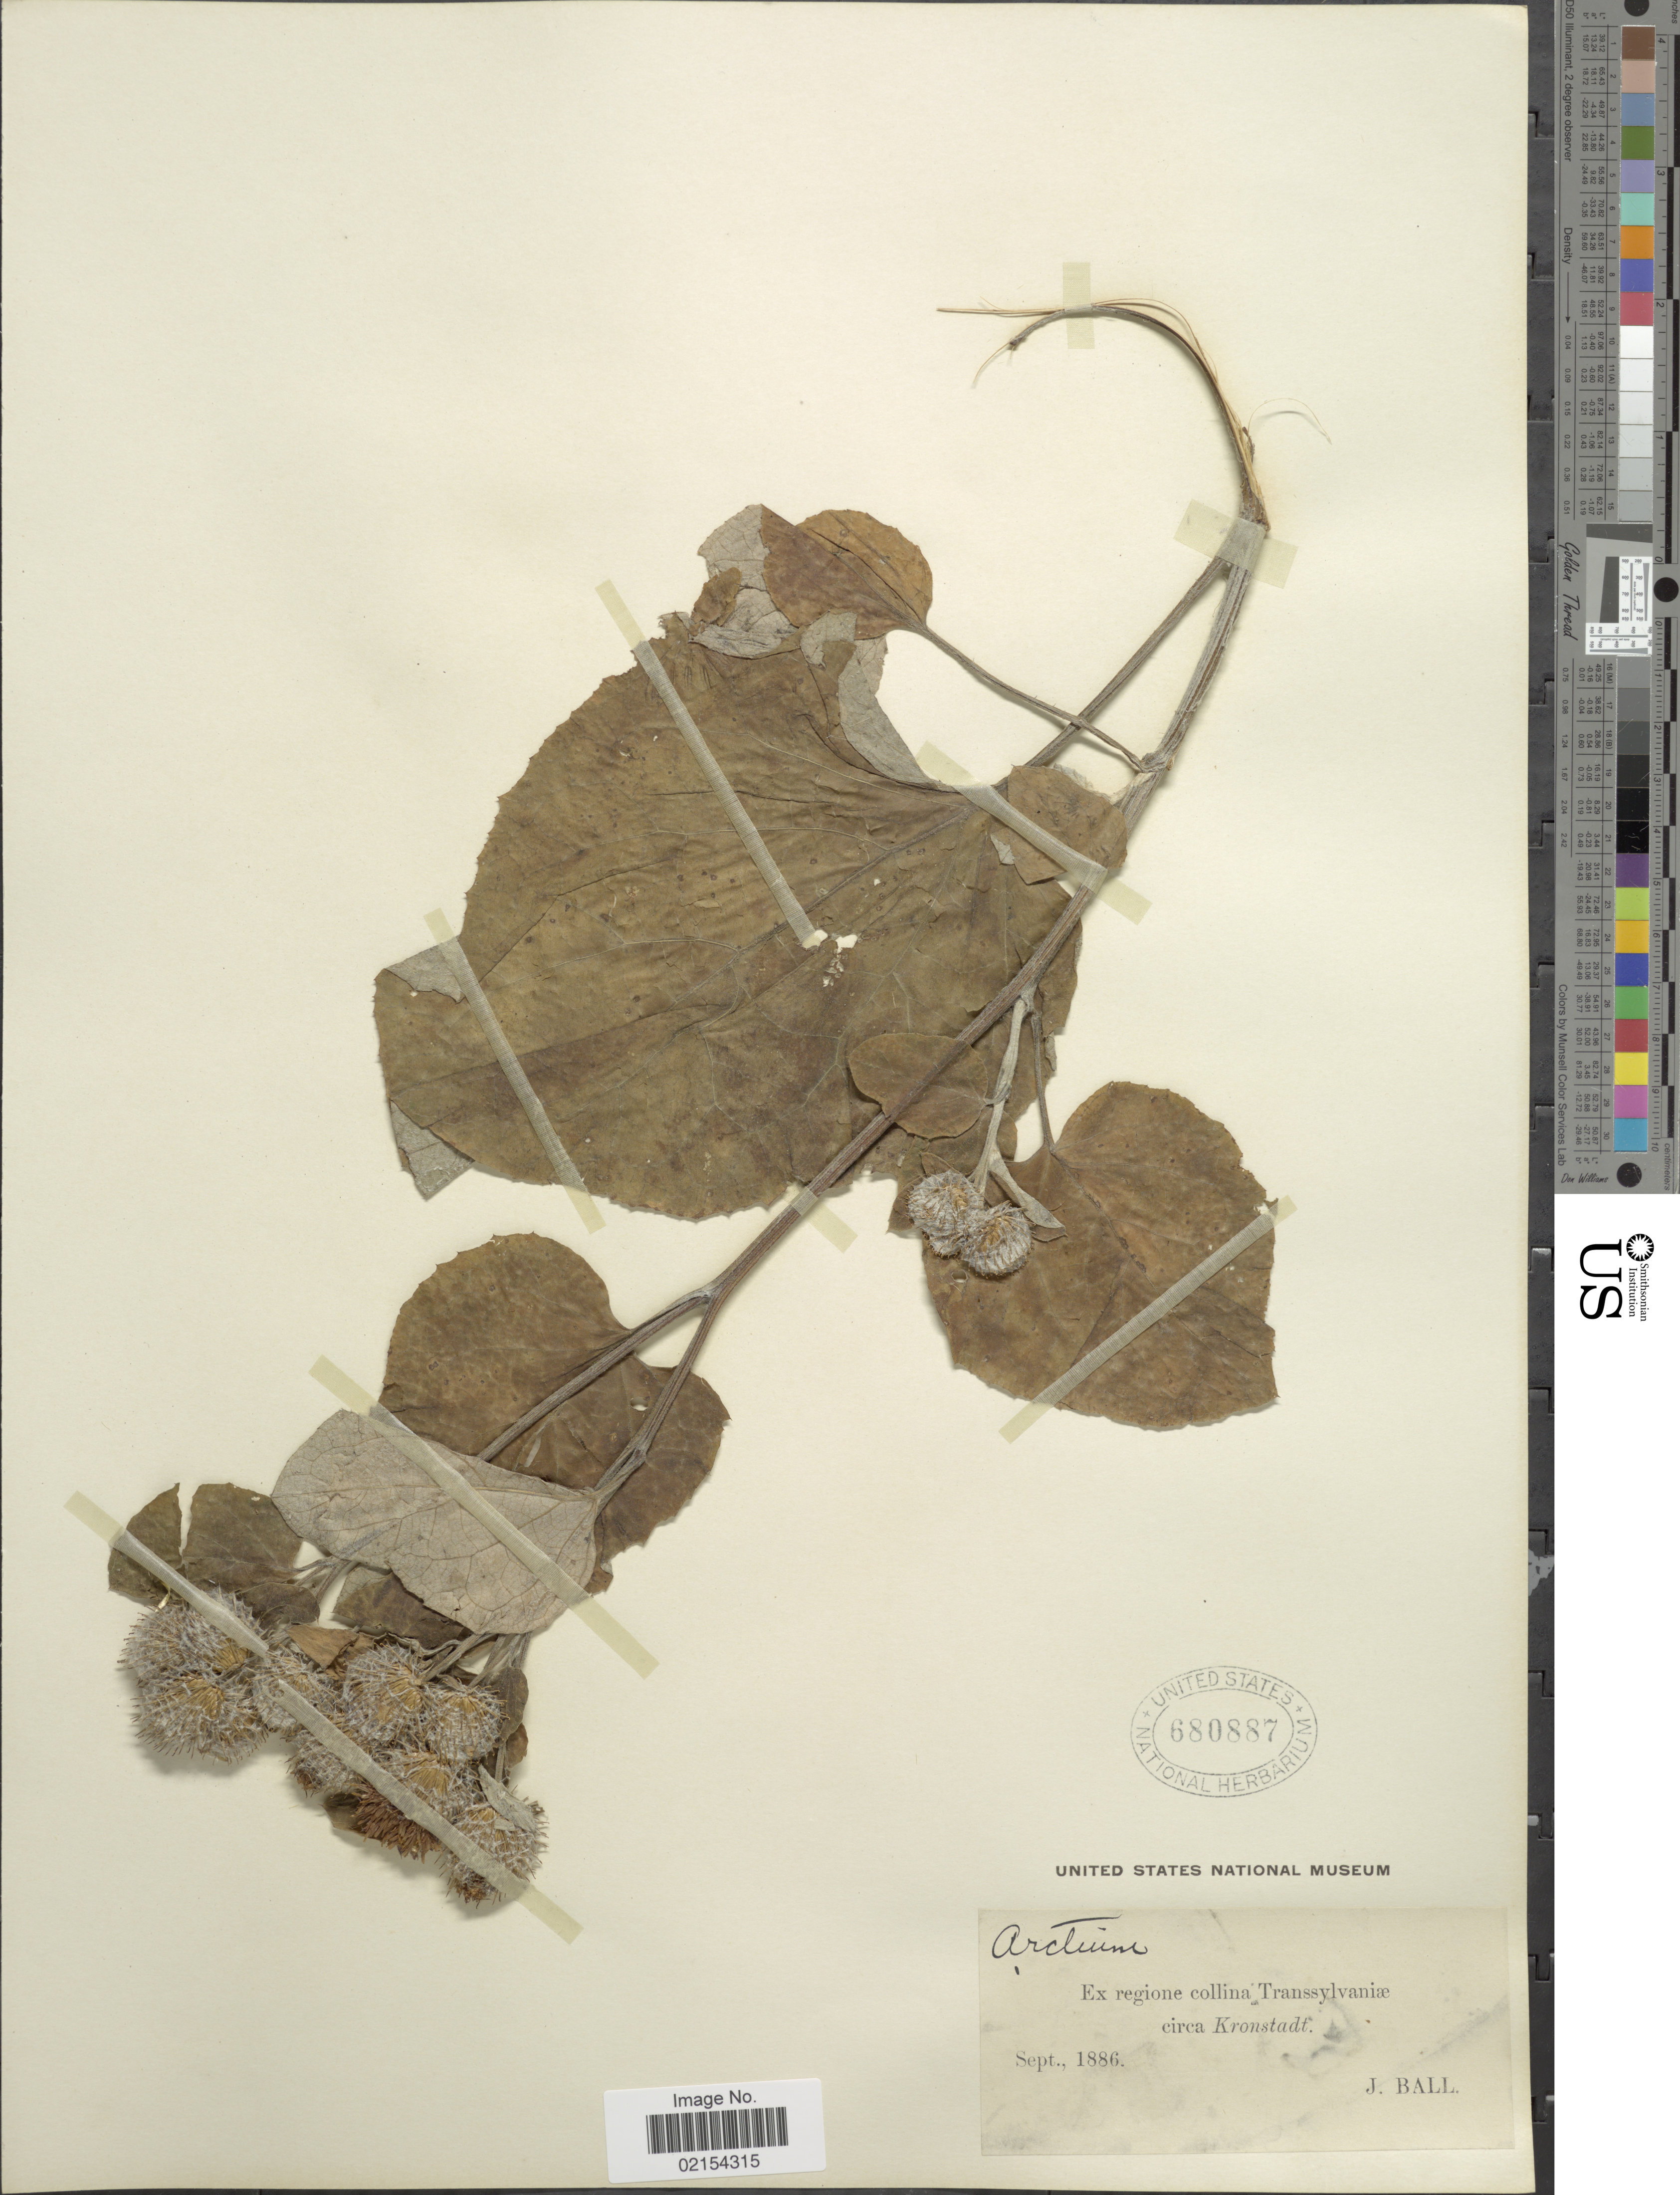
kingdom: Plantae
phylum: Tracheophyta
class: Magnoliopsida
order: Asterales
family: Asteraceae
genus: Arctium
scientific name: Arctium tomentosum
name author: Mill.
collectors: J. Ball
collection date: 1886-09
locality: Collina Transsylvaniae circa Kronstadt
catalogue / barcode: US 680887